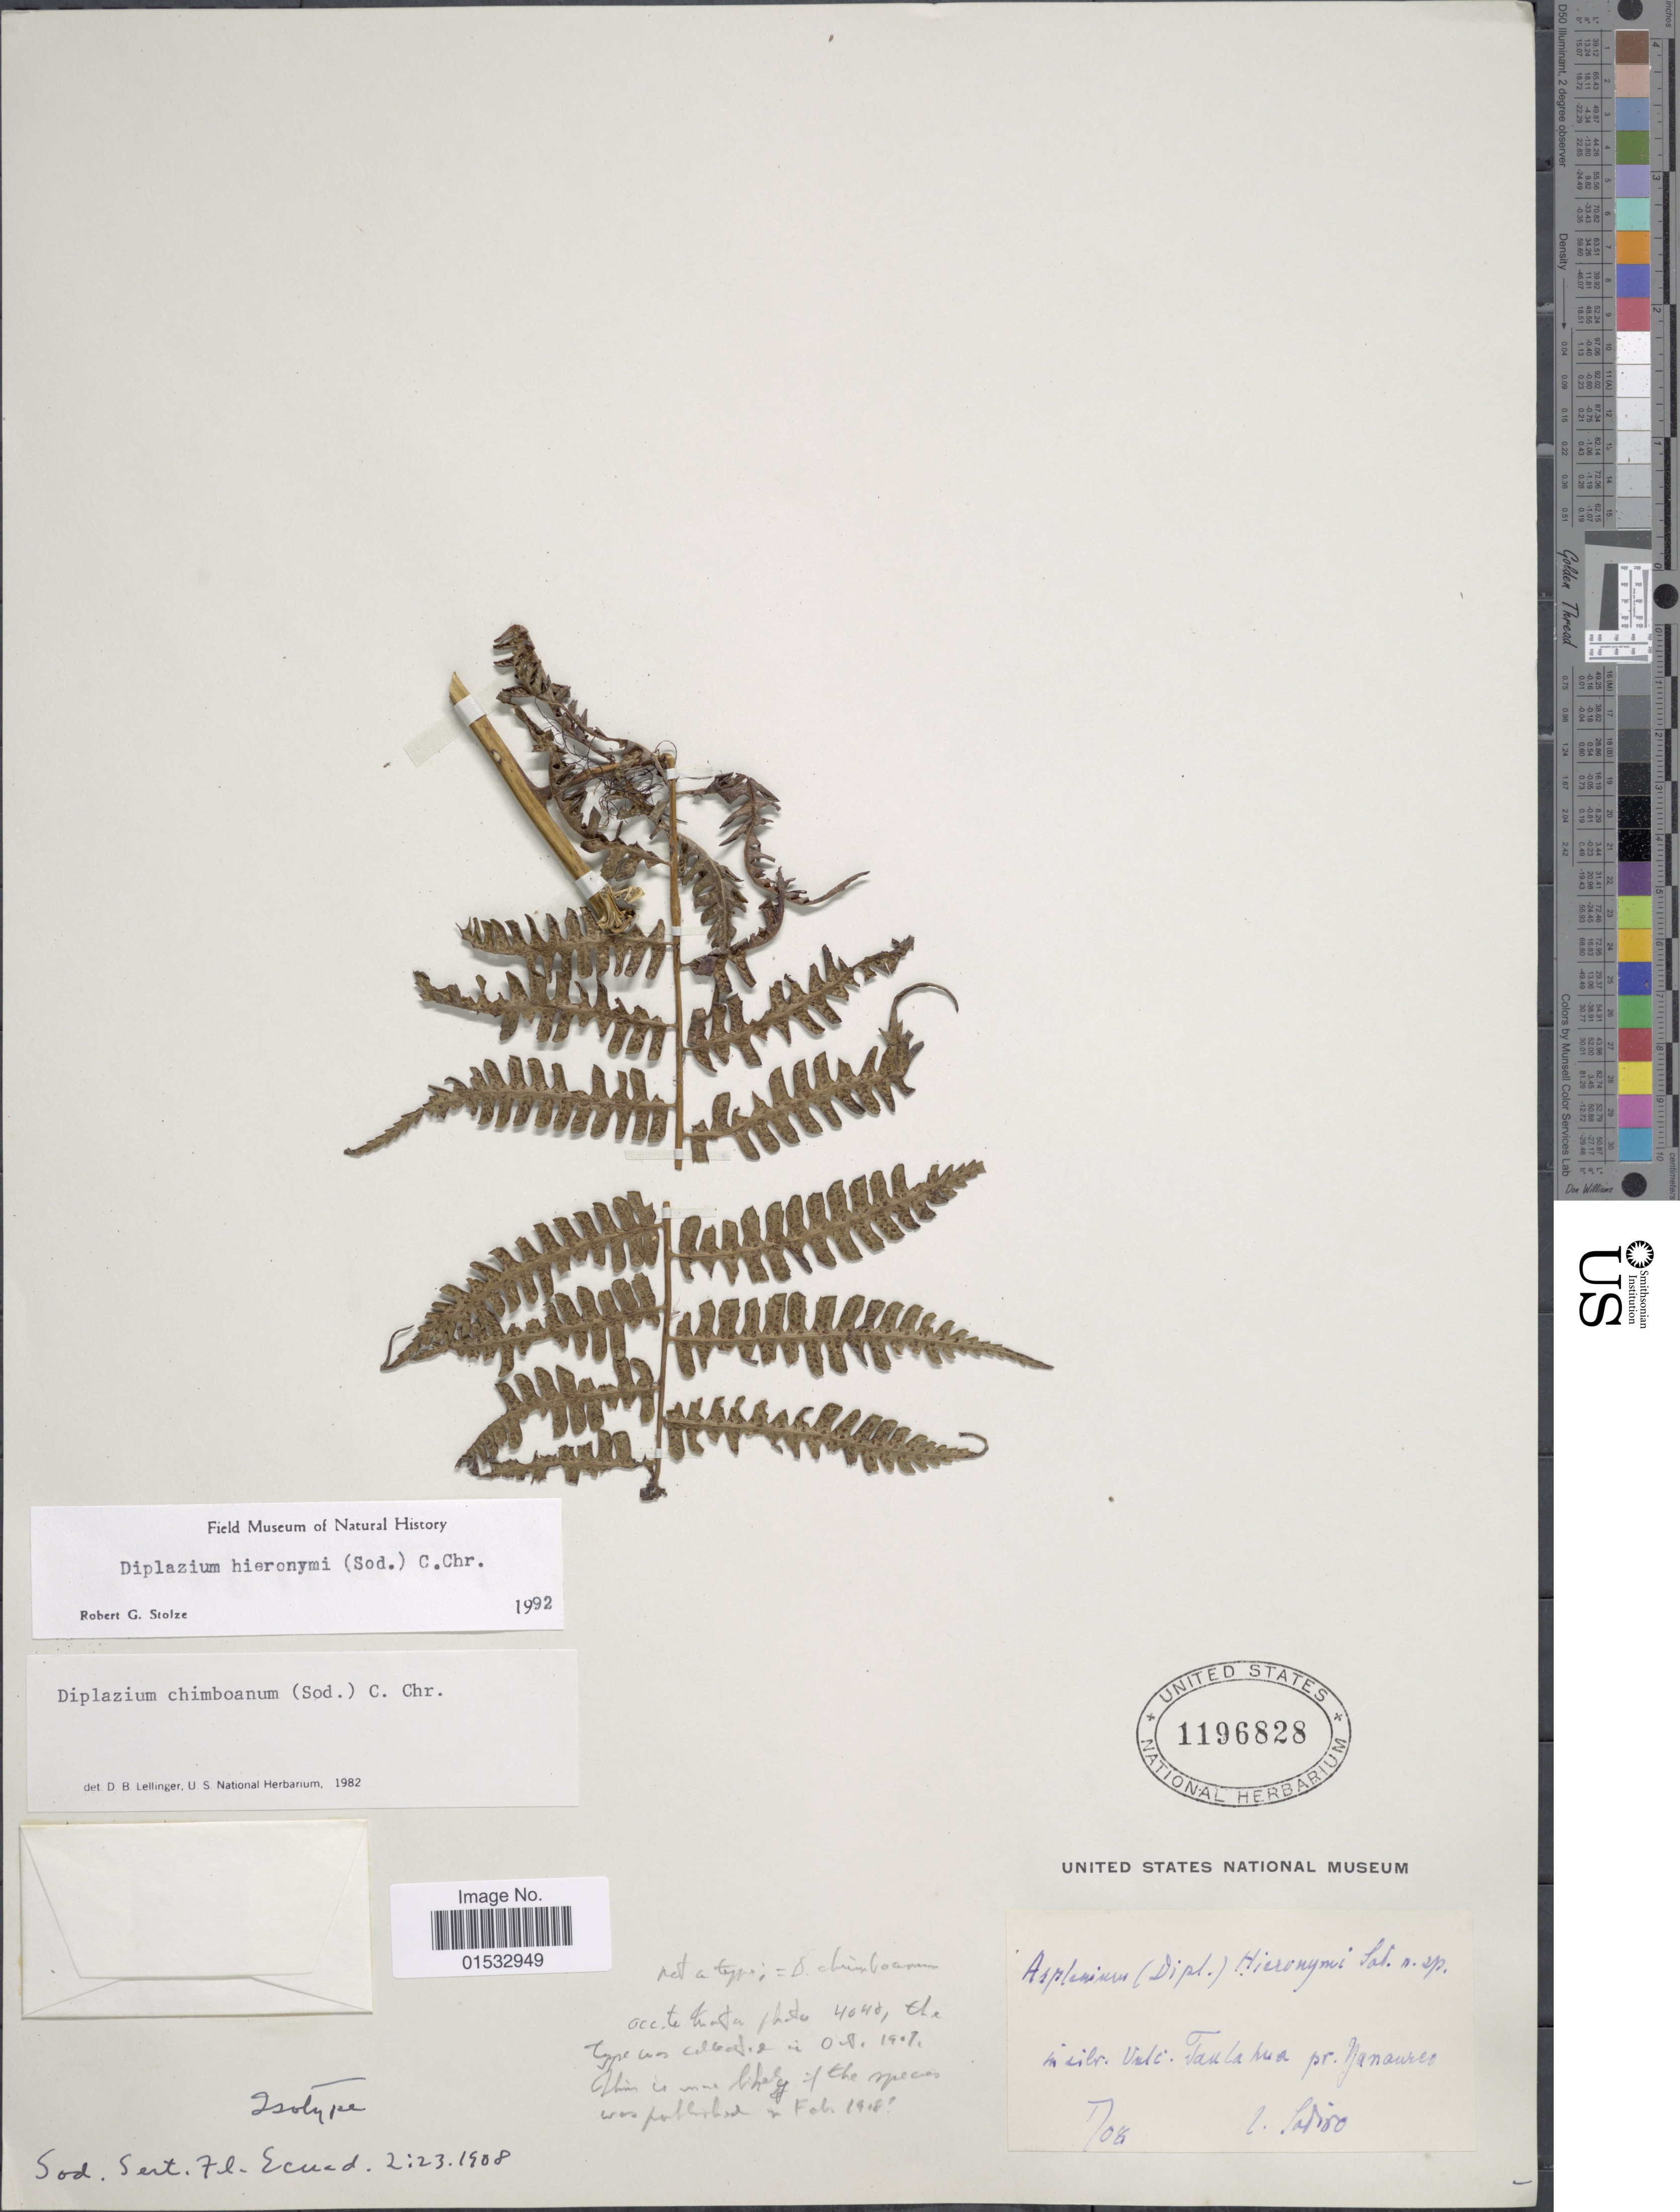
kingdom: Plantae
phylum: Tracheophyta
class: Polypodiopsida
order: Polypodiales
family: Athyriaceae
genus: Diplazium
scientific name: Diplazium hieronymi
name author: (Sodiro) C. Chr.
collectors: Sodiro, --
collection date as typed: Transcribed d/m/y: /1/8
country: Ecuador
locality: Tanlahua pr. Yanaures. [interpreted]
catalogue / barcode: US 1196828